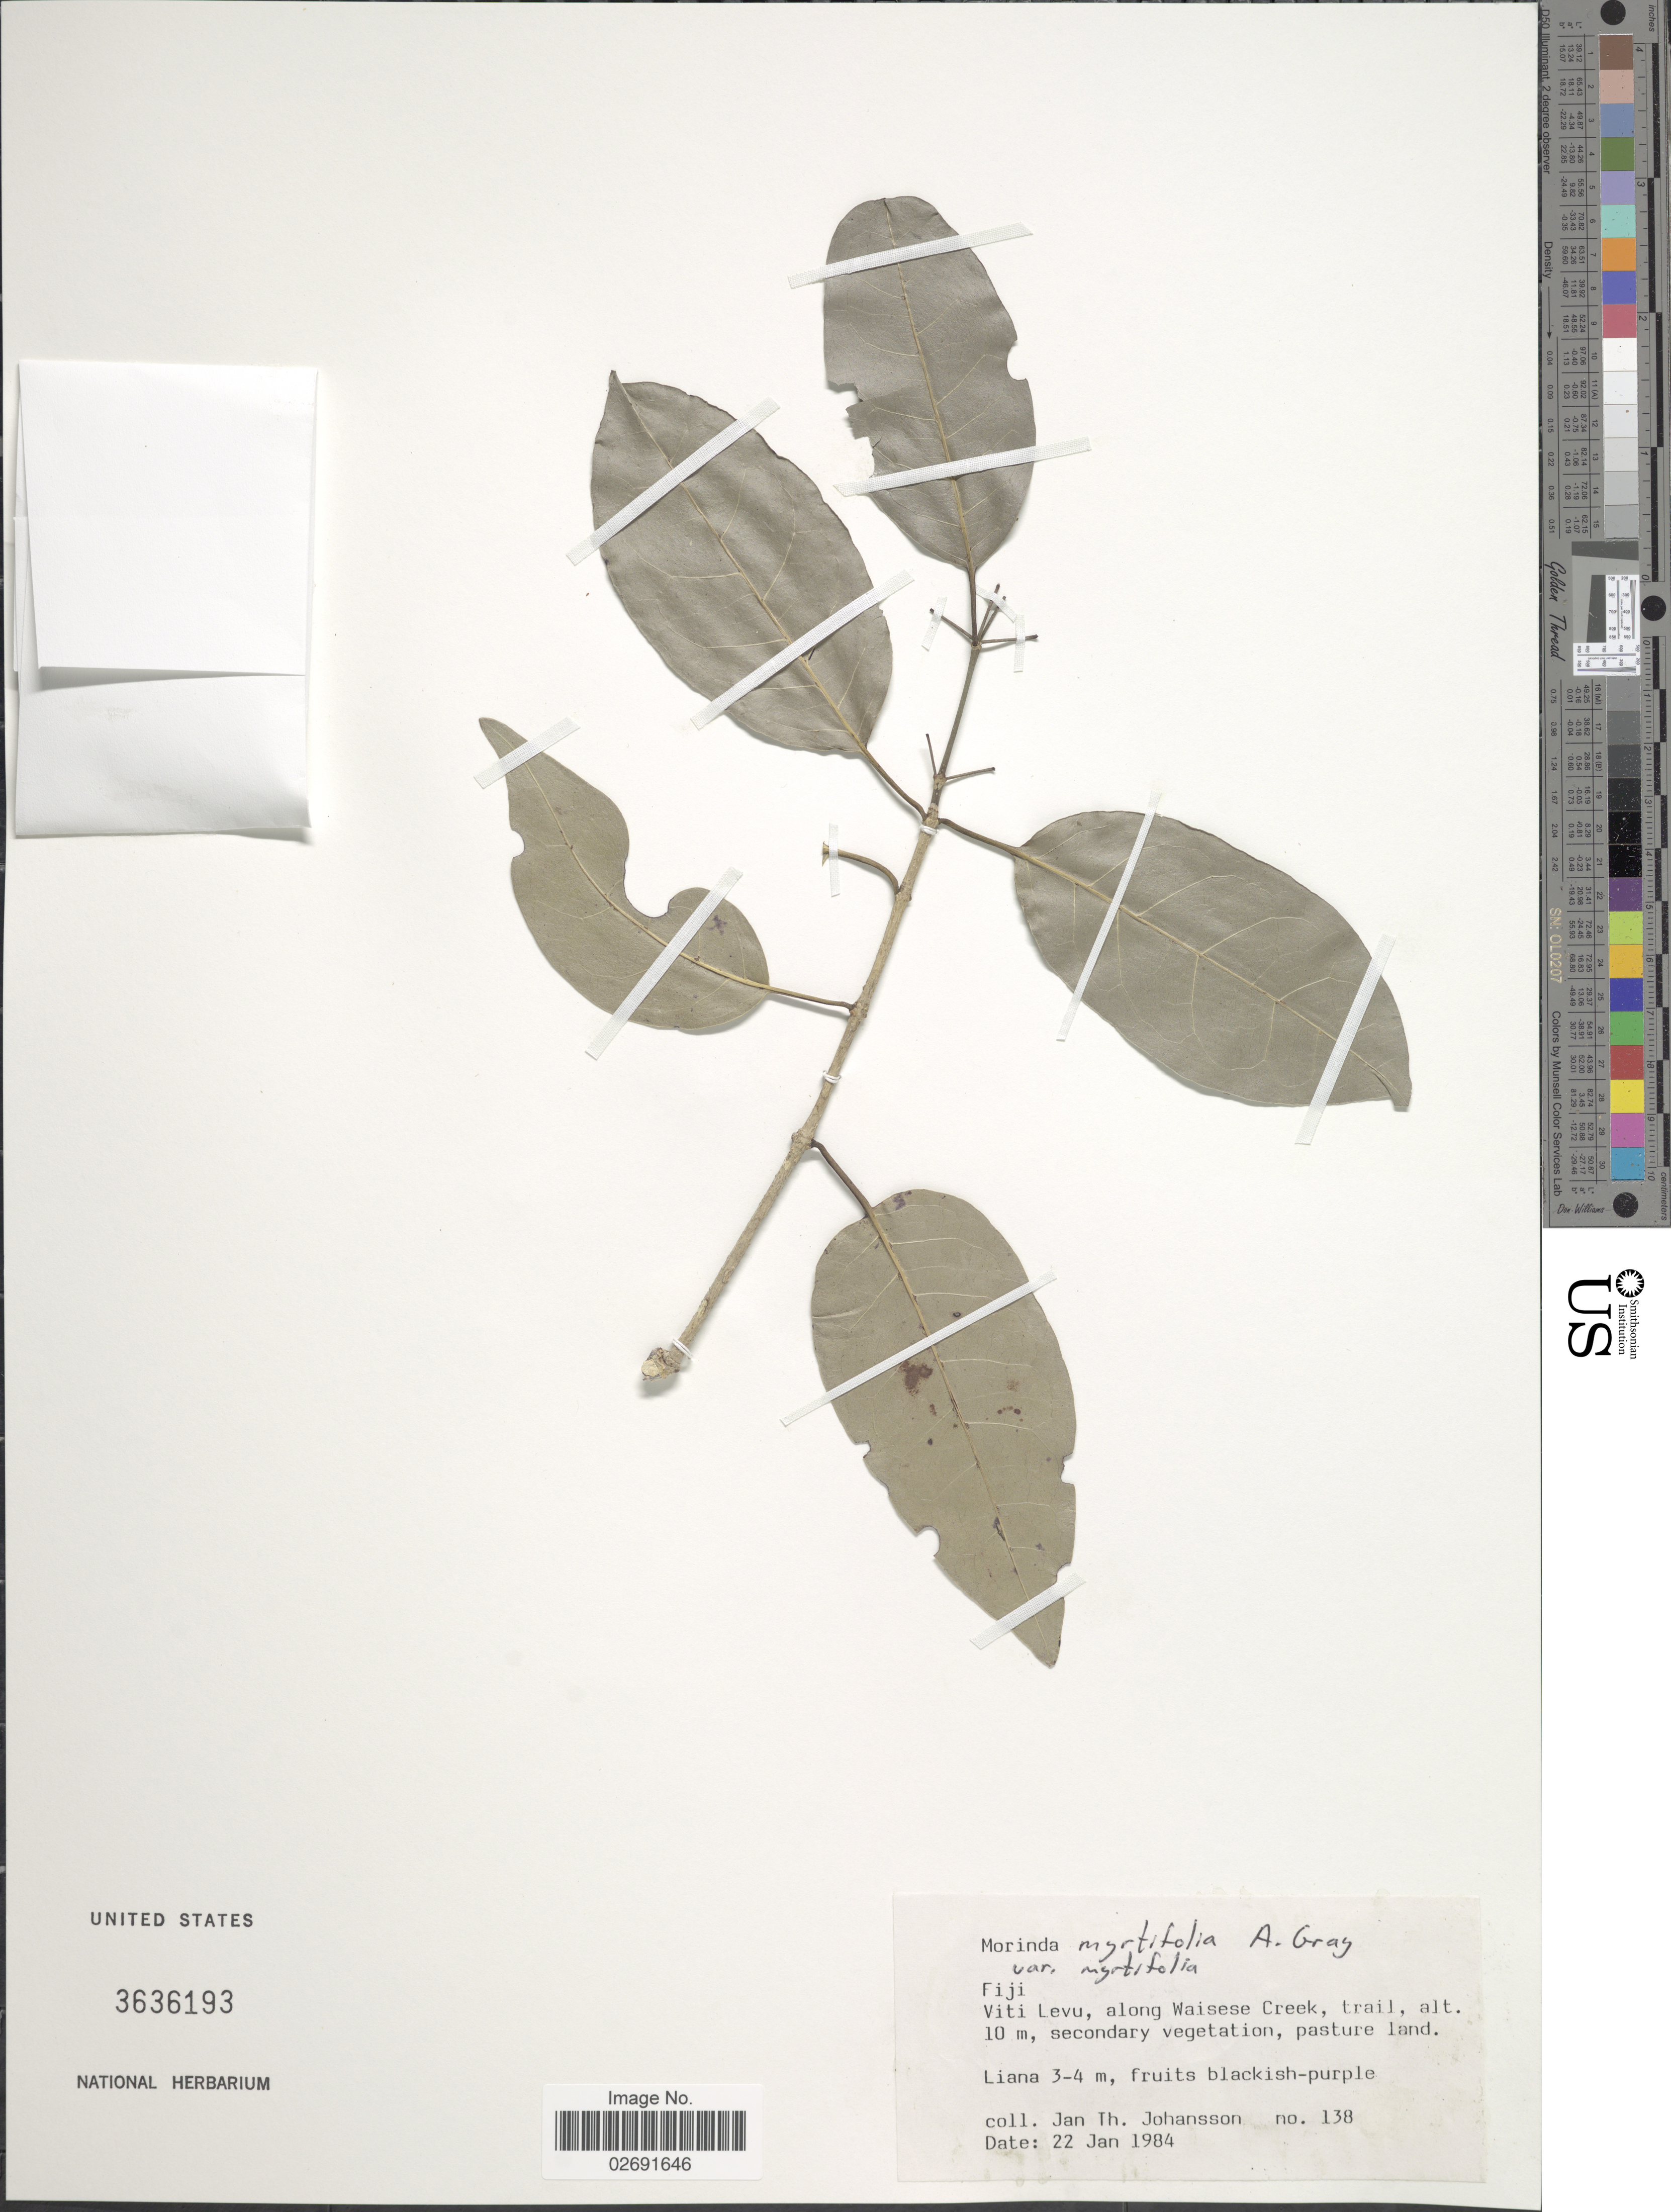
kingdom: Plantae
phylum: Tracheophyta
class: Magnoliopsida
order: Gentianales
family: Rubiaceae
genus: Gynochthodes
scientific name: Gynochthodes myrtifolia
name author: (A. Gray) Razafim. & B. Bremer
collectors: J.T. Johansson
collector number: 138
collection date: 1984-01-22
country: Fiji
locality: Viti Levu, along Waisese Creek, trail.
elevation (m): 10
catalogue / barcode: US 3636193